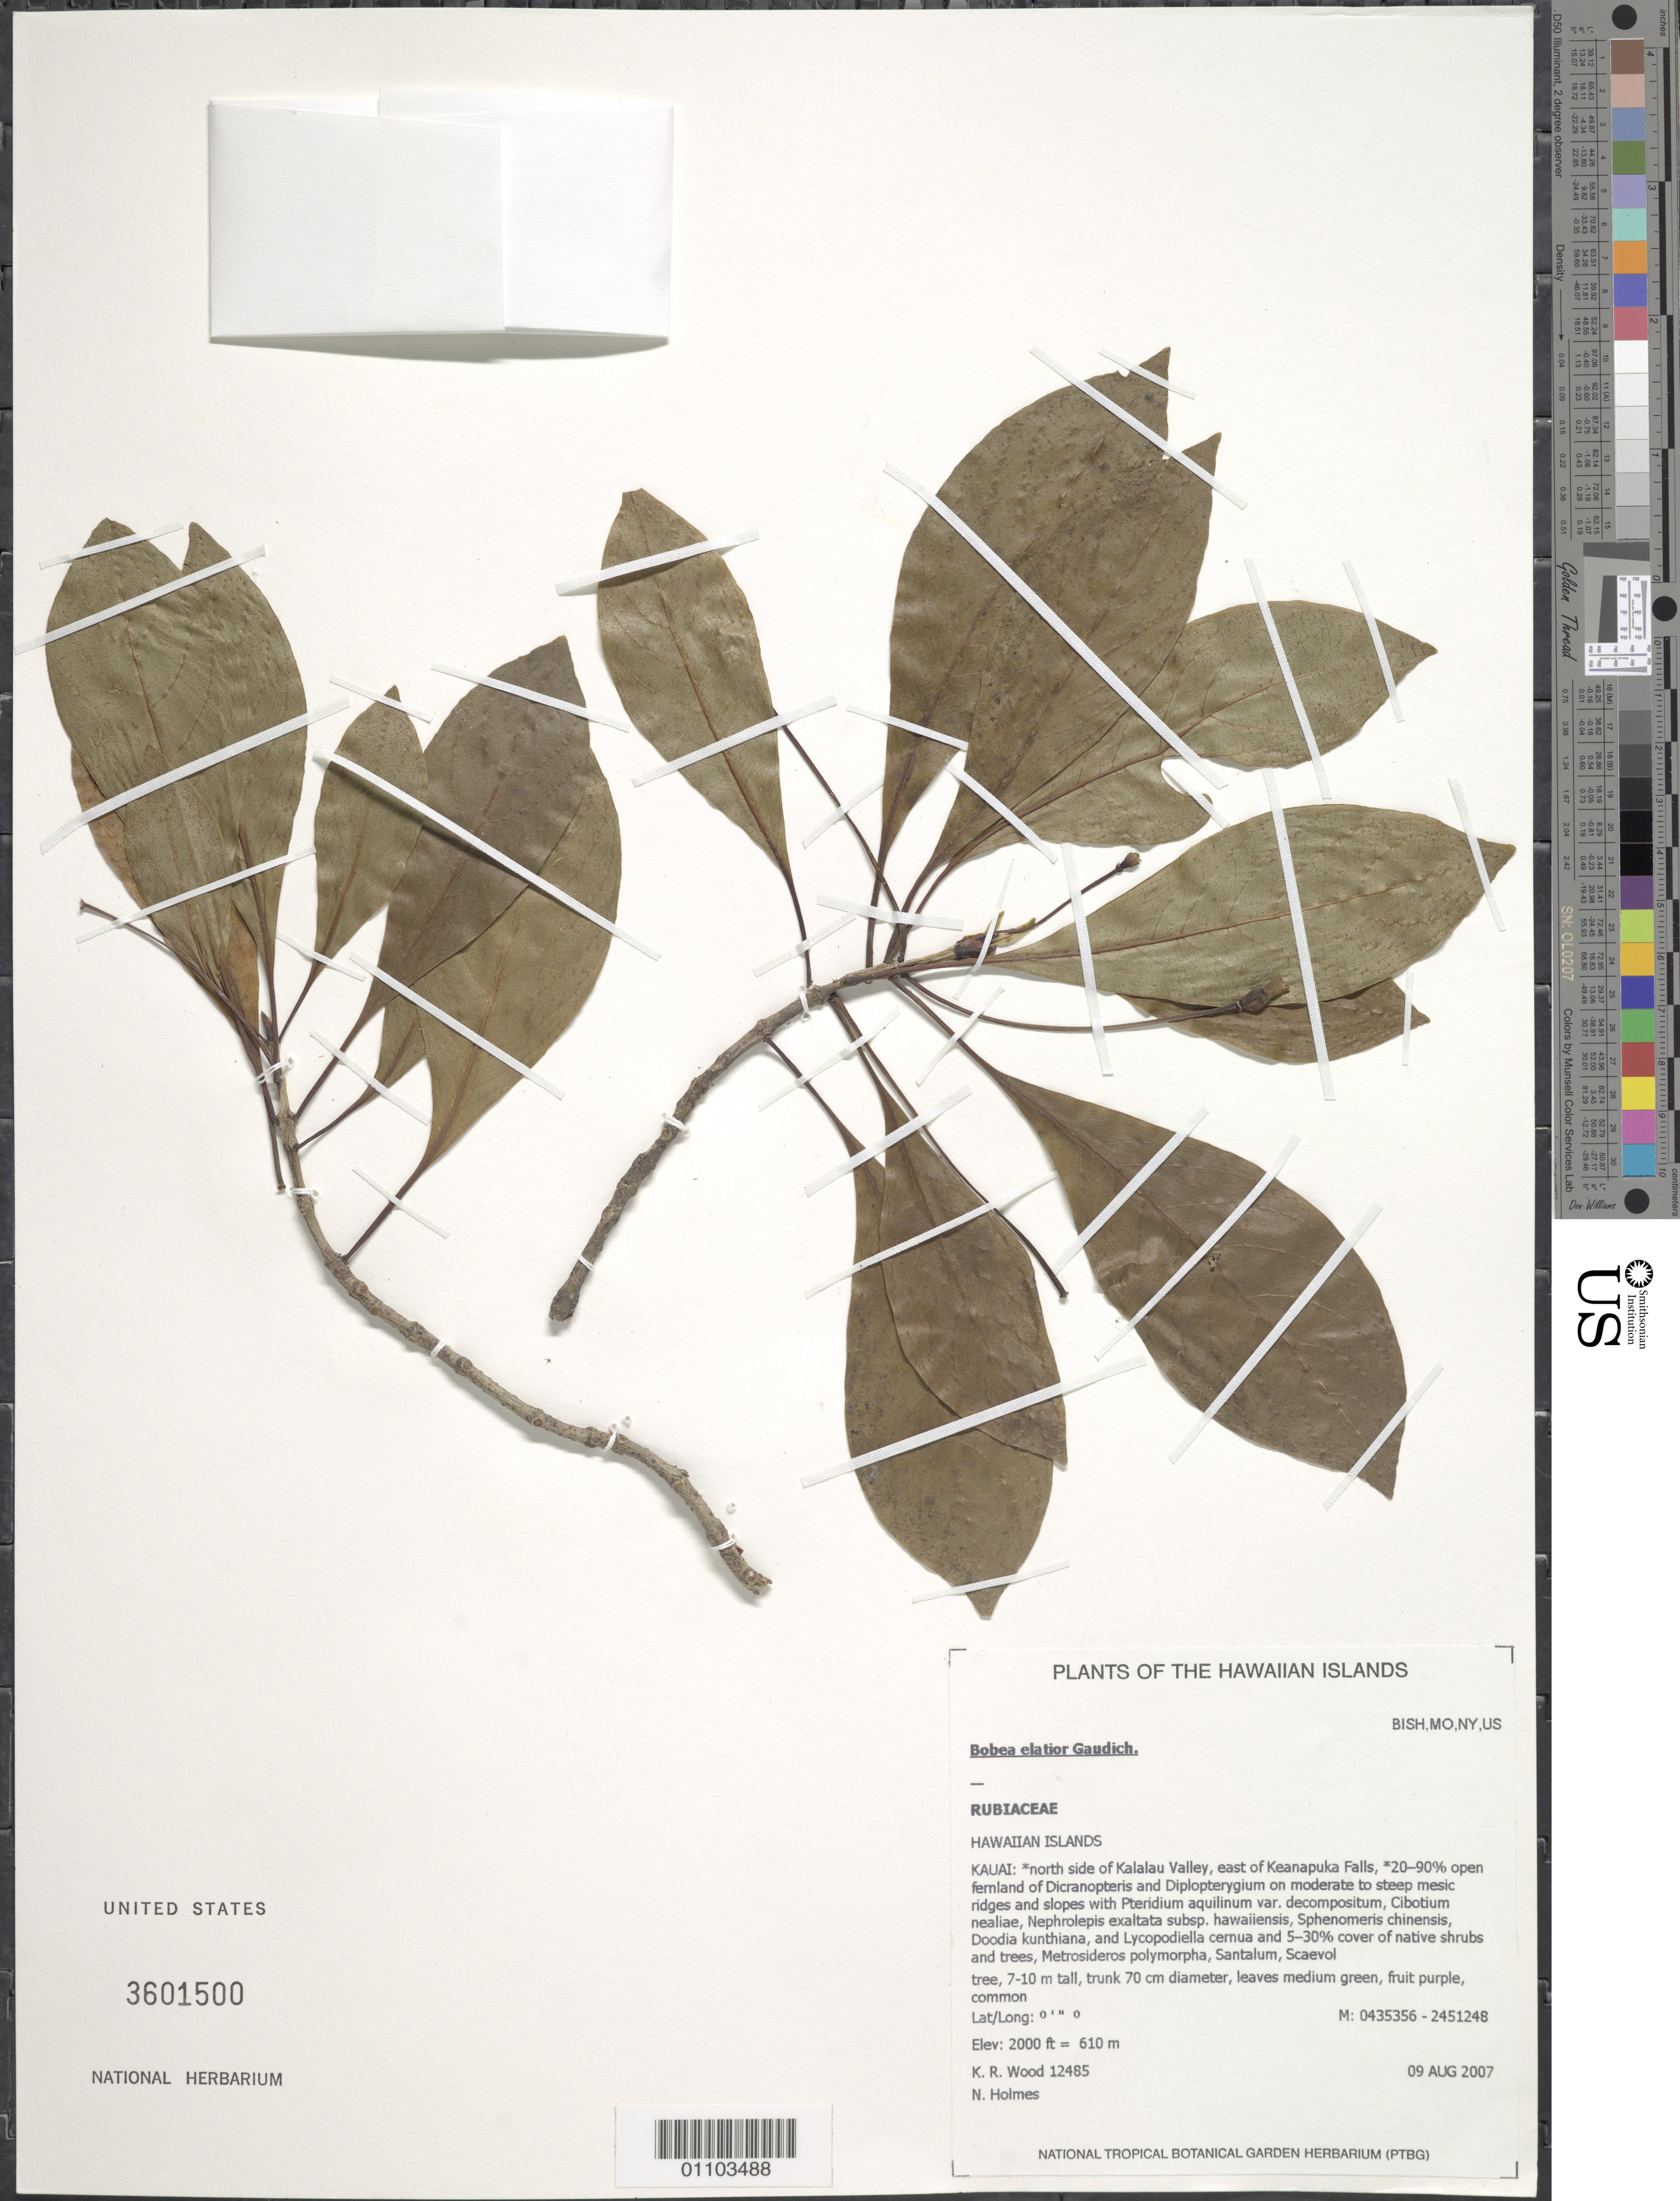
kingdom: Plantae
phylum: Tracheophyta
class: Magnoliopsida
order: Gentianales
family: Rubiaceae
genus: Bobea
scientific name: Bobea elatior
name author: Gaudich.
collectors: K. R. Wood & N. Holmes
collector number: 12485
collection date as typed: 9 Aug 2007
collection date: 2007-08-09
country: United States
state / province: Hawaii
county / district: Kauai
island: Kaua'i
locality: North side of Kalalau Valley, east of Keanapuka Falls.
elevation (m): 610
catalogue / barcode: US 3601500